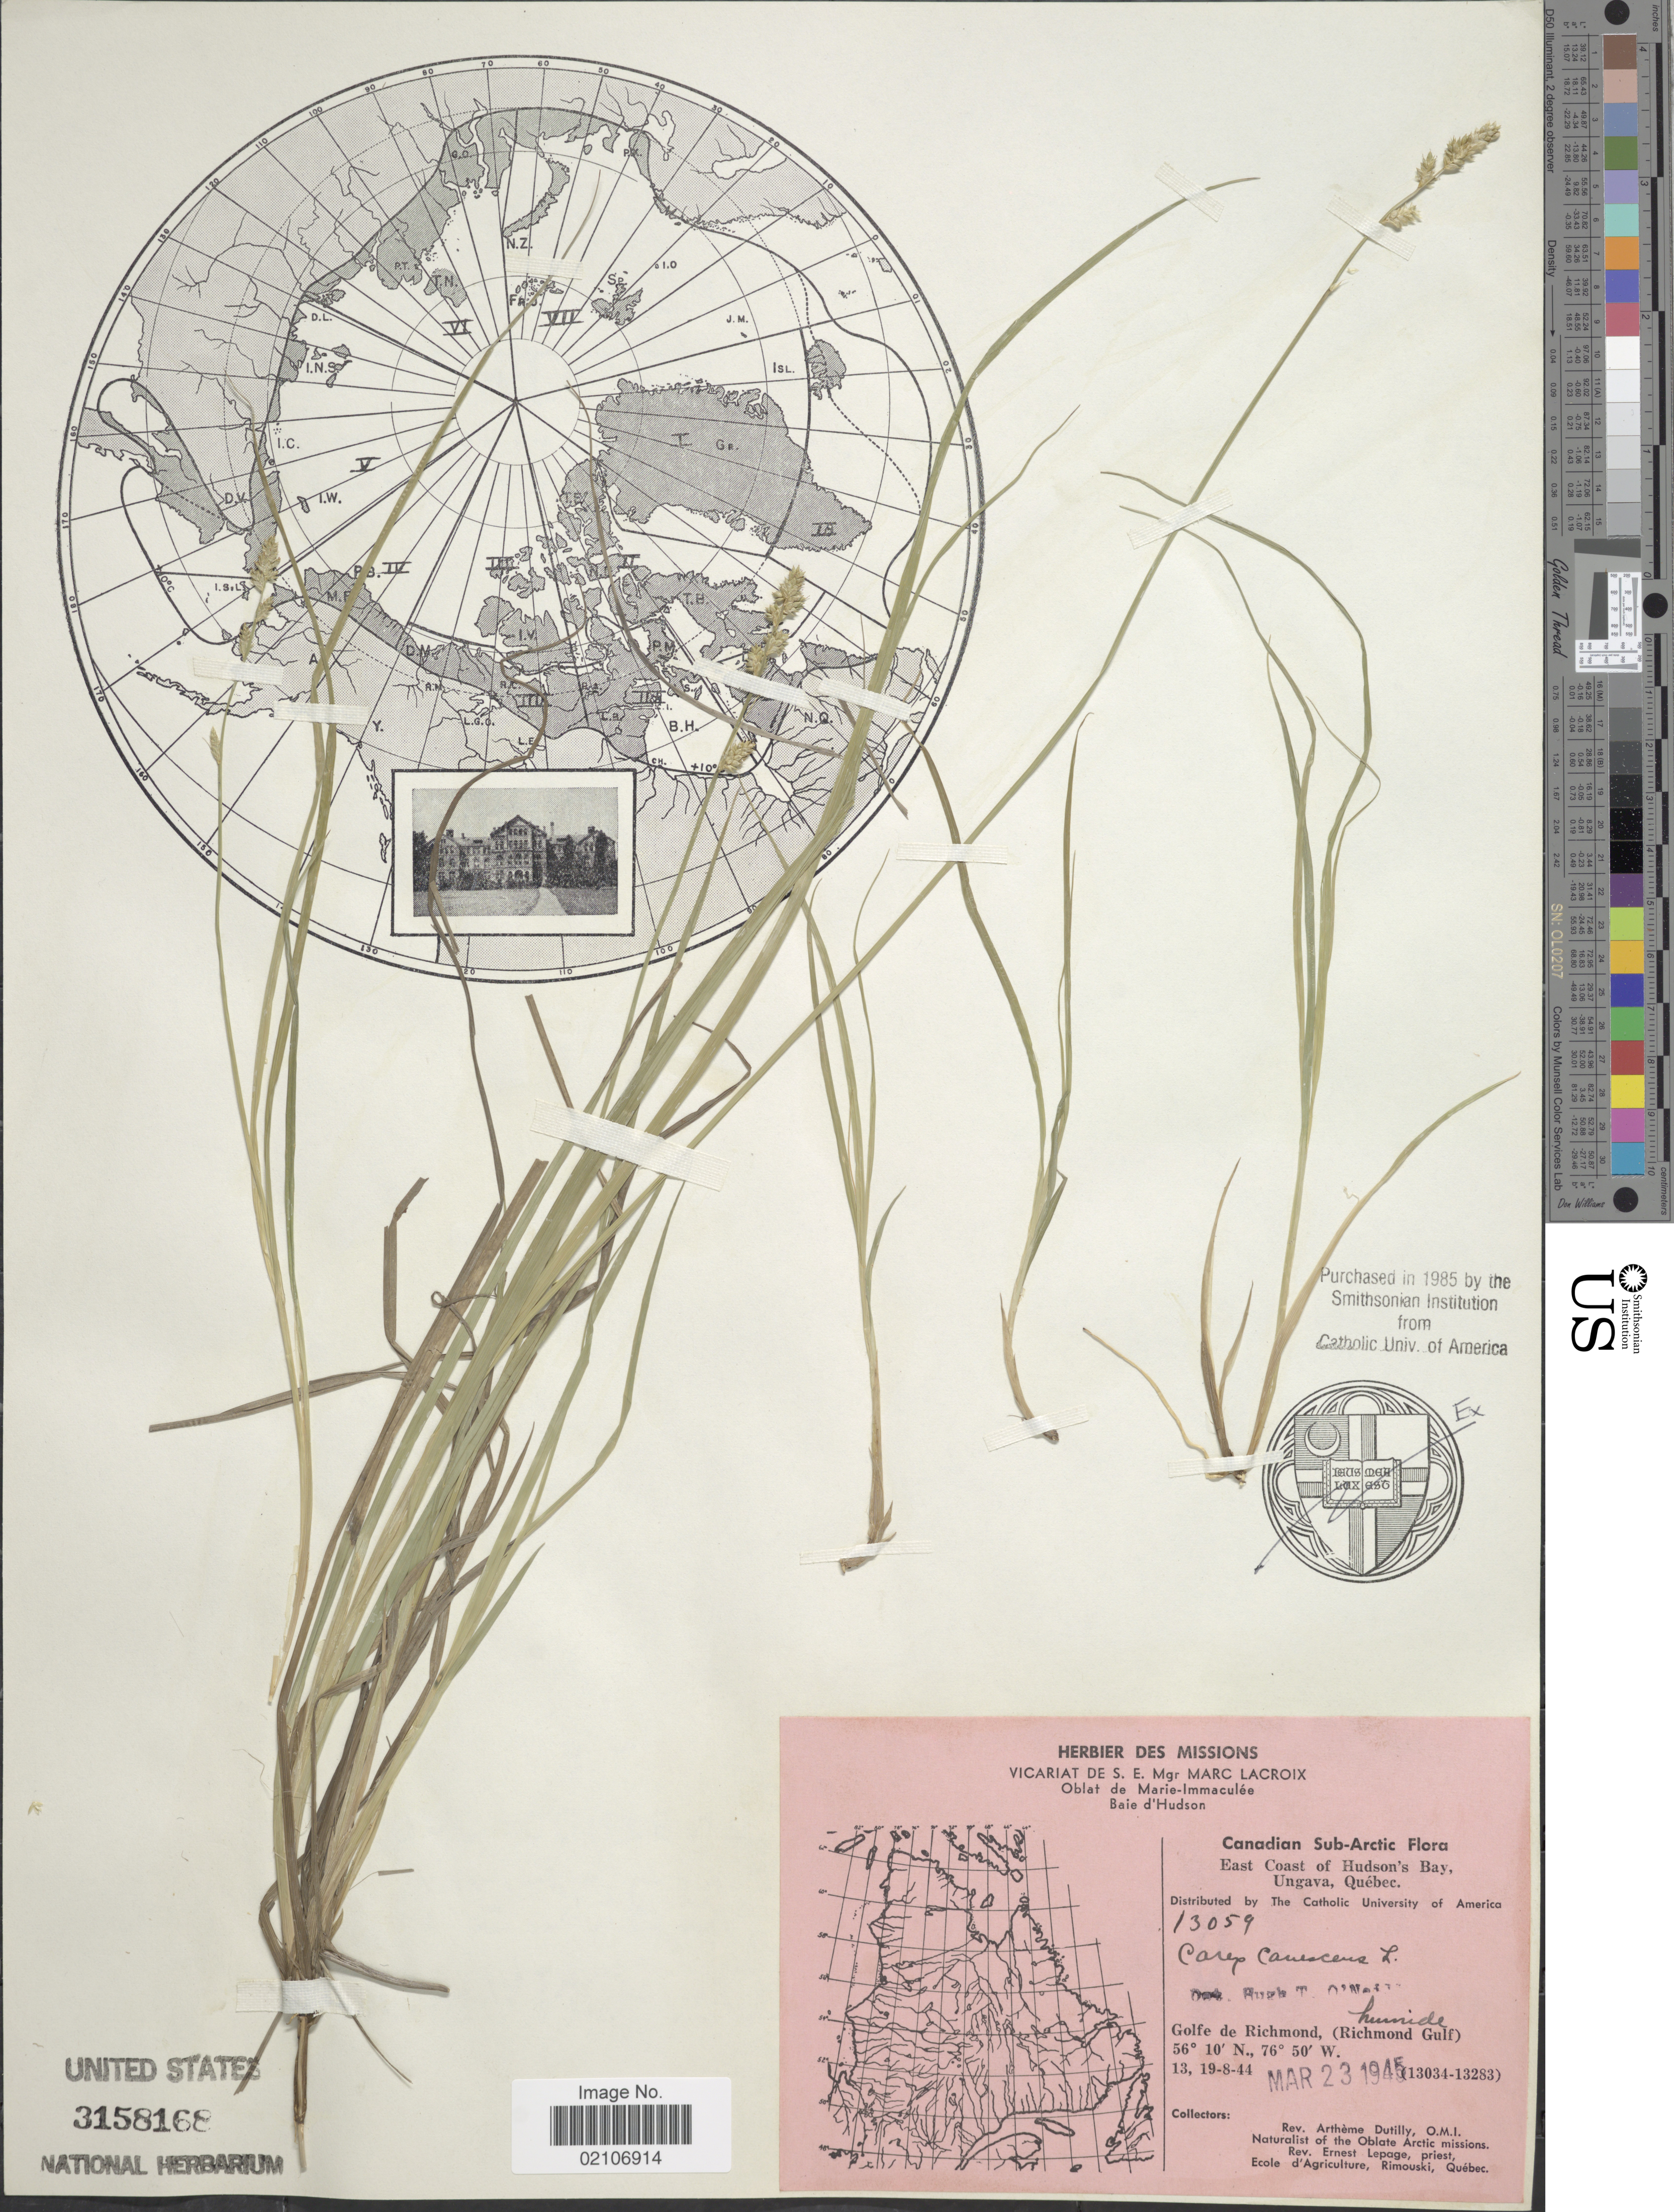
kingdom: Plantae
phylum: Tracheophyta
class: Liliopsida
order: Poales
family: Cyperaceae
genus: Carex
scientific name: Carex canescens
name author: L.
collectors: A. Dutilly & E. Lepage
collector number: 13059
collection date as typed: Transcribed d/m/y: 13/8/44 to 19/8/44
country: Canada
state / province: Quebec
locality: Candadian Sub-Arctic. East Coast of Hudson's Bay, Ungava, Quebec. Golfe de Richmond, (Richmond Gulf).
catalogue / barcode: US 3158168